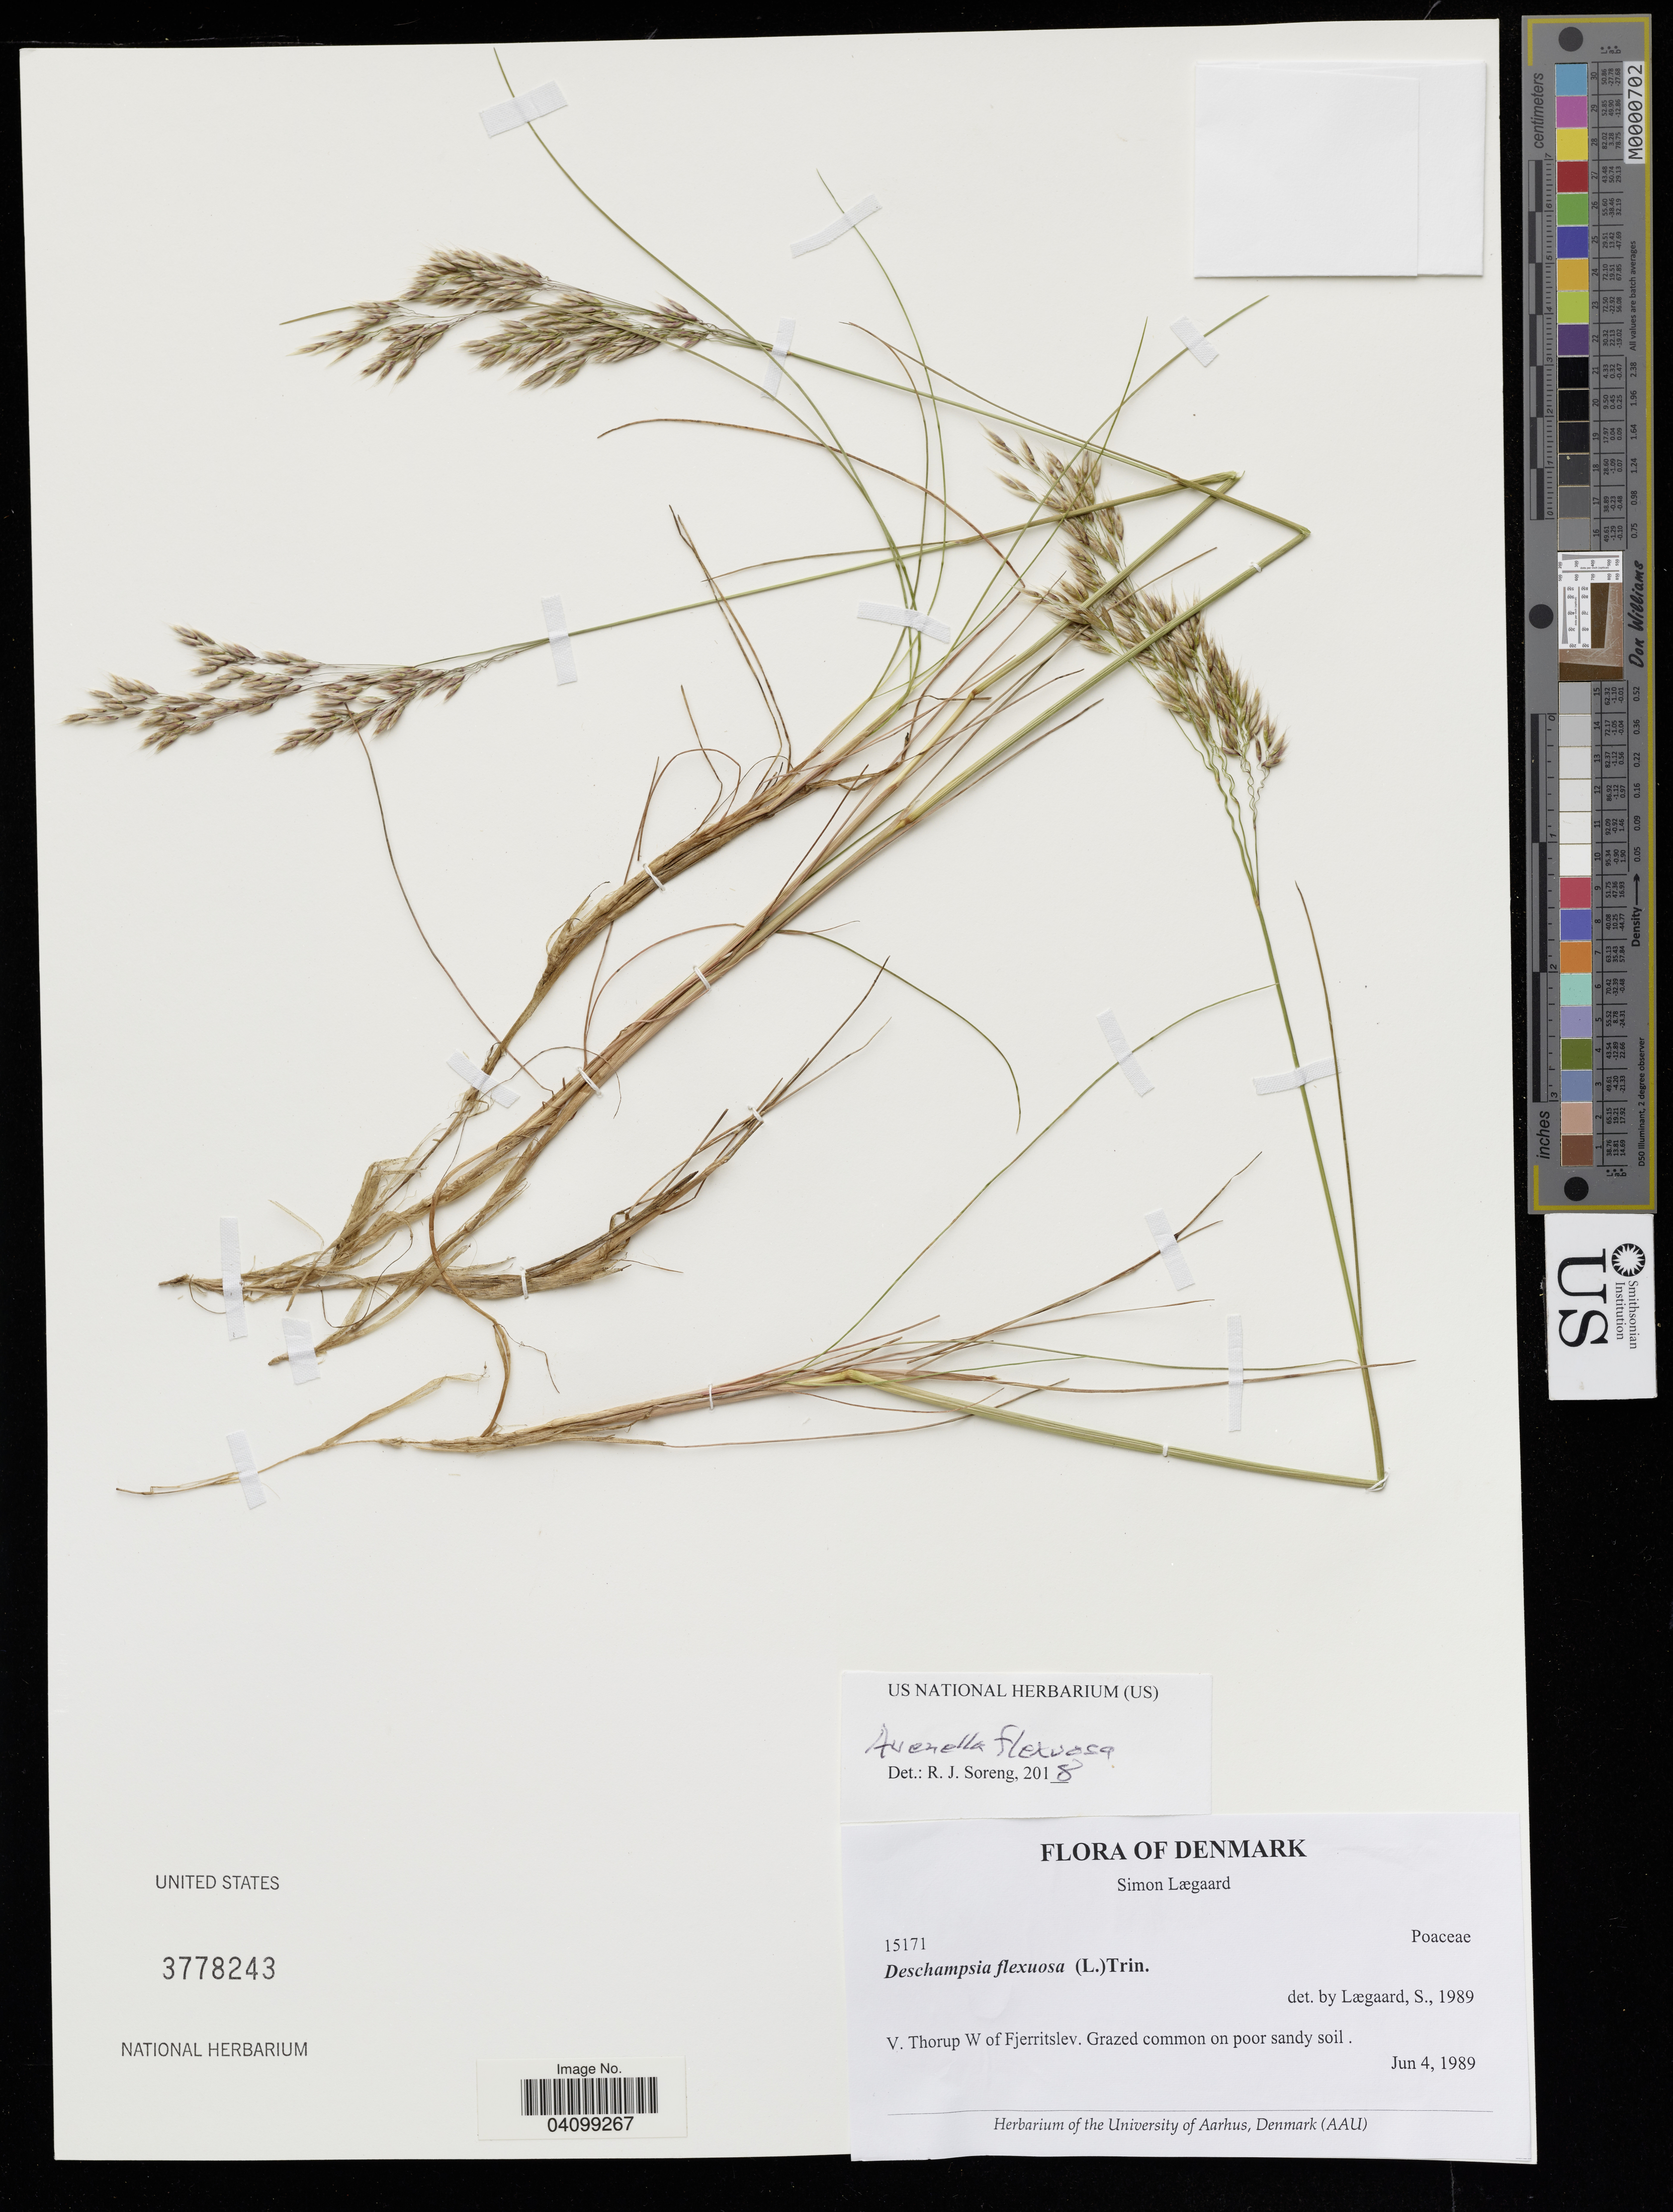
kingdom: Plantae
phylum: Tracheophyta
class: Liliopsida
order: Poales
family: Poaceae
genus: Avenella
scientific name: Avenella flexuosa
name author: (L.) Drejer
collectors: S. Lægaard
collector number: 15171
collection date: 1989-06-04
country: Denmark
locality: V. Thorup W. of Fjerritslev.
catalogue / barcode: US 3778243